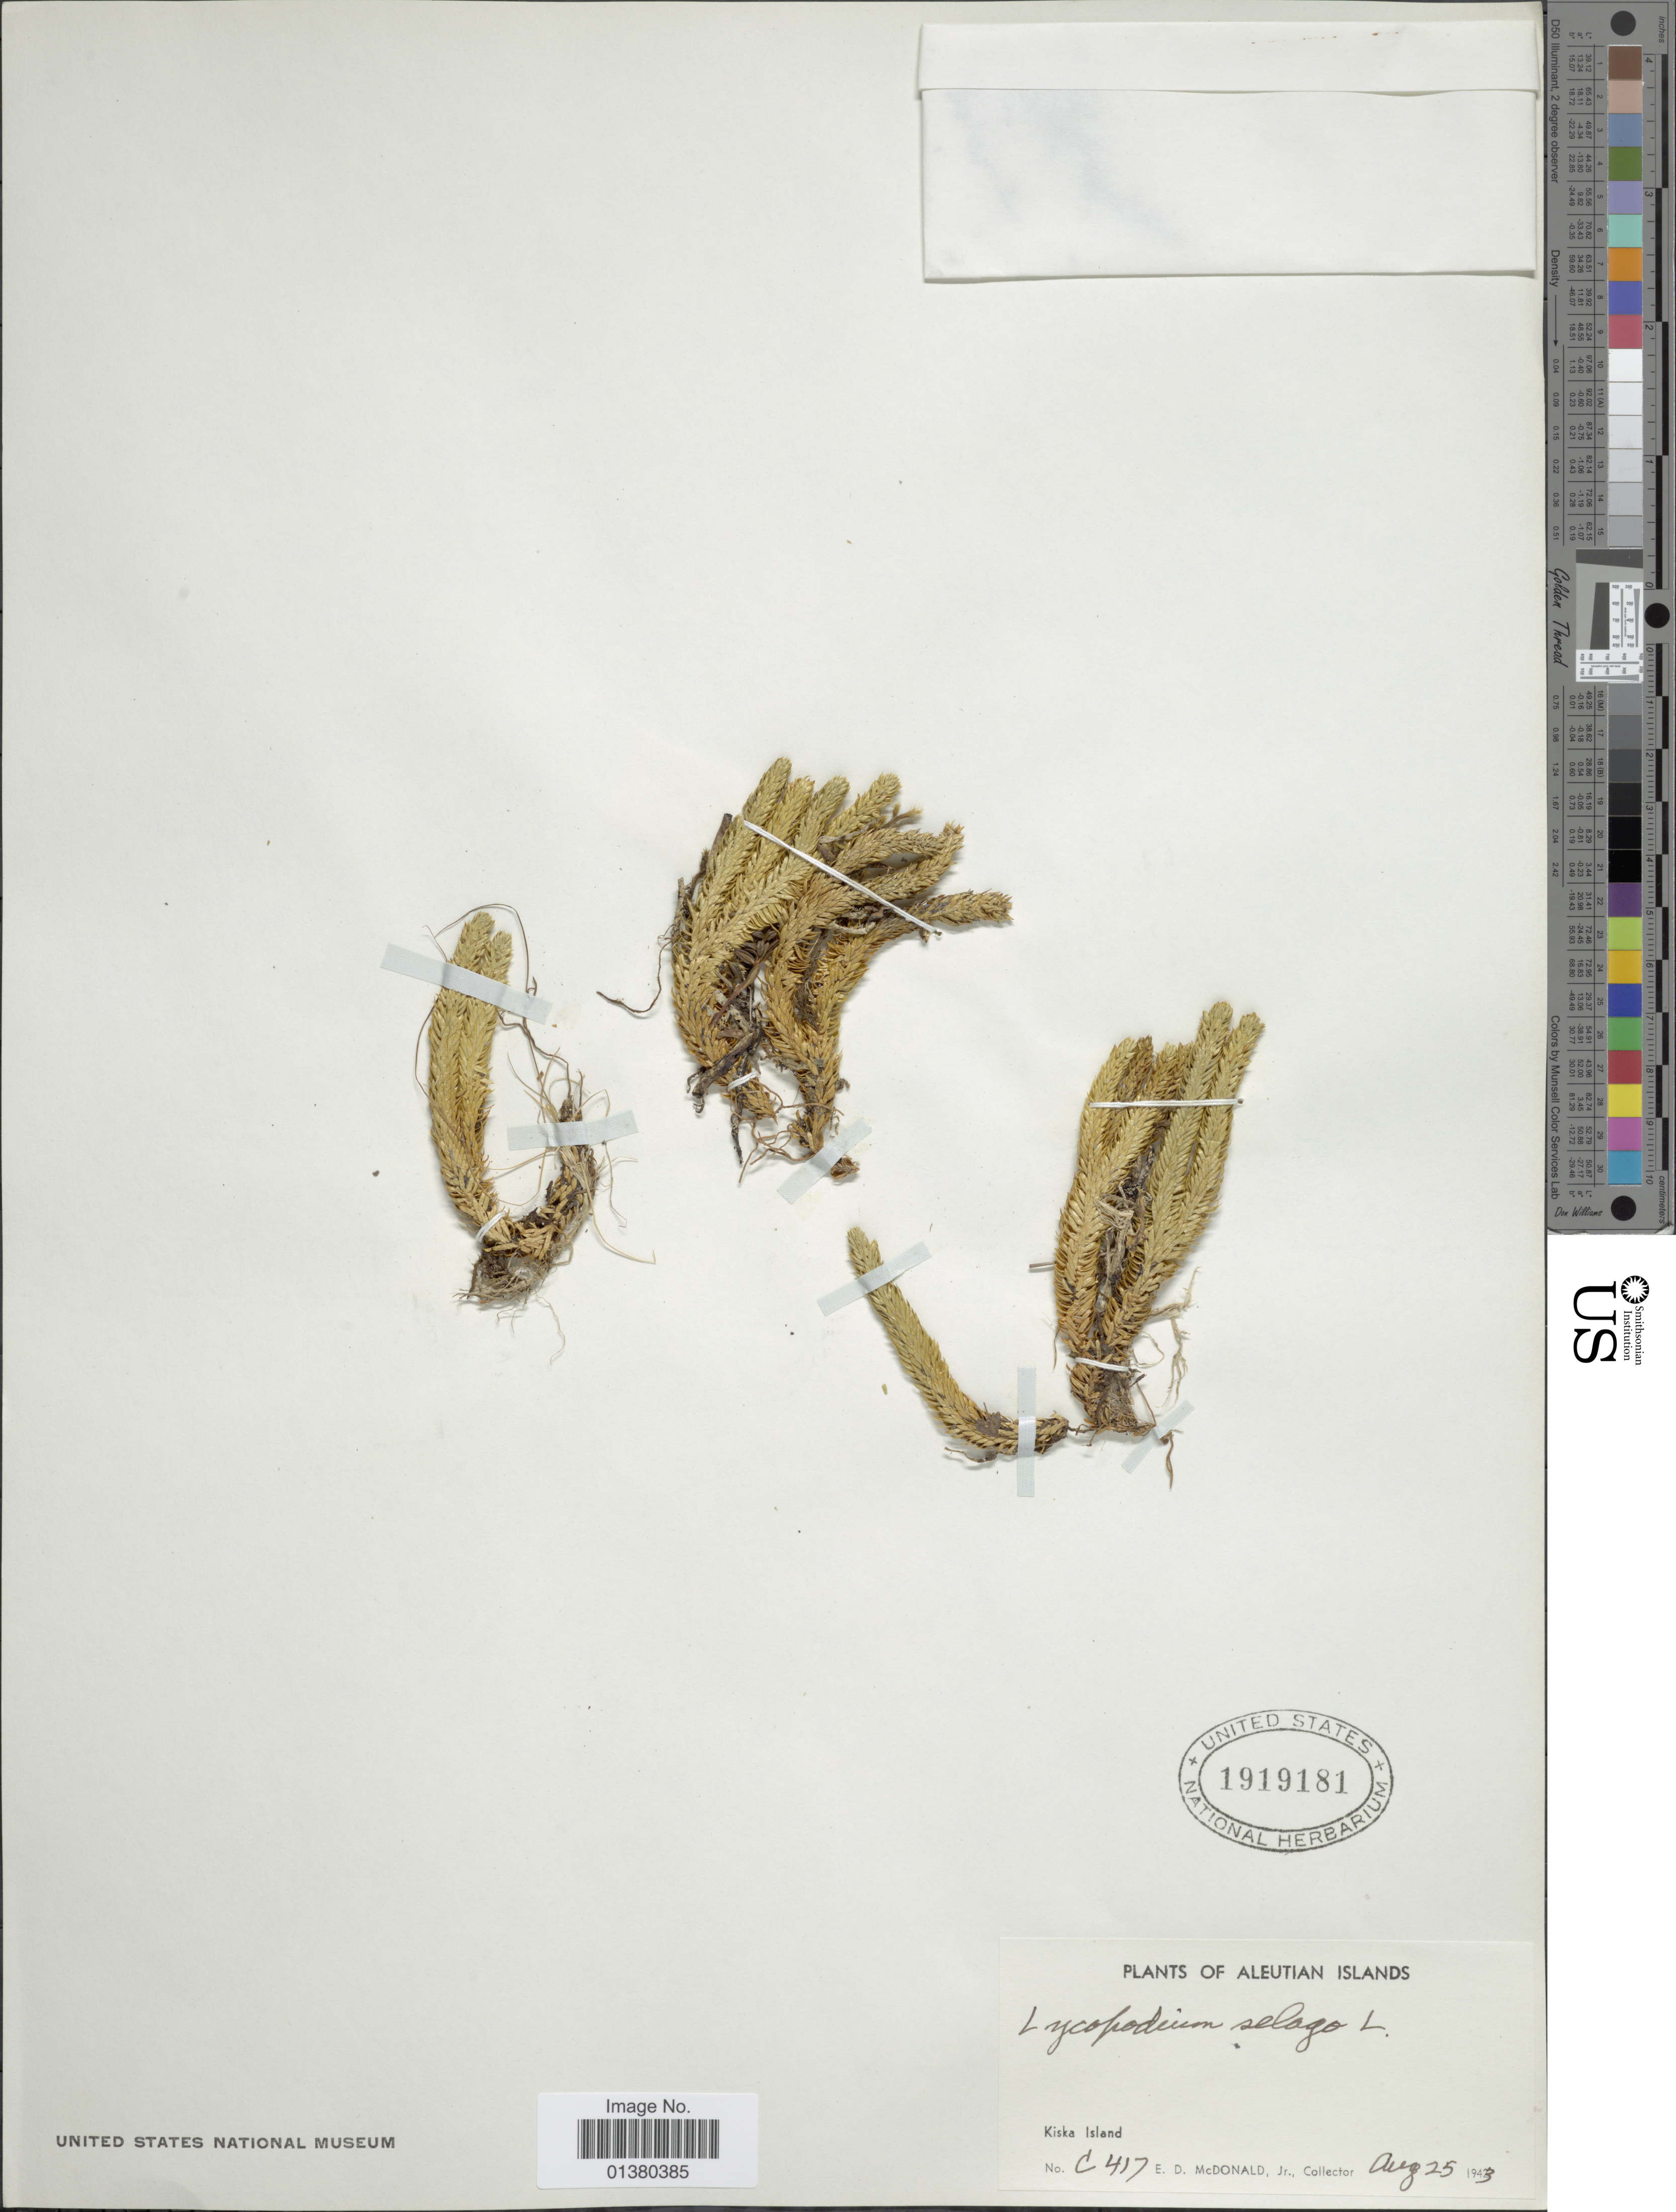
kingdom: Plantae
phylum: Tracheophyta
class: Lycopodiopsida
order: Lycopodiales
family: Lycopodiaceae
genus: Huperzia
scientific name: Huperzia selago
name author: (L.) Bernh. ex Schrank & Mart.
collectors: E. D. McDonald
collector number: C 417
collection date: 1943-08-25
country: United States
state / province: Alaska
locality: Aleutian Islands, Kiska Island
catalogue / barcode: US 1919181